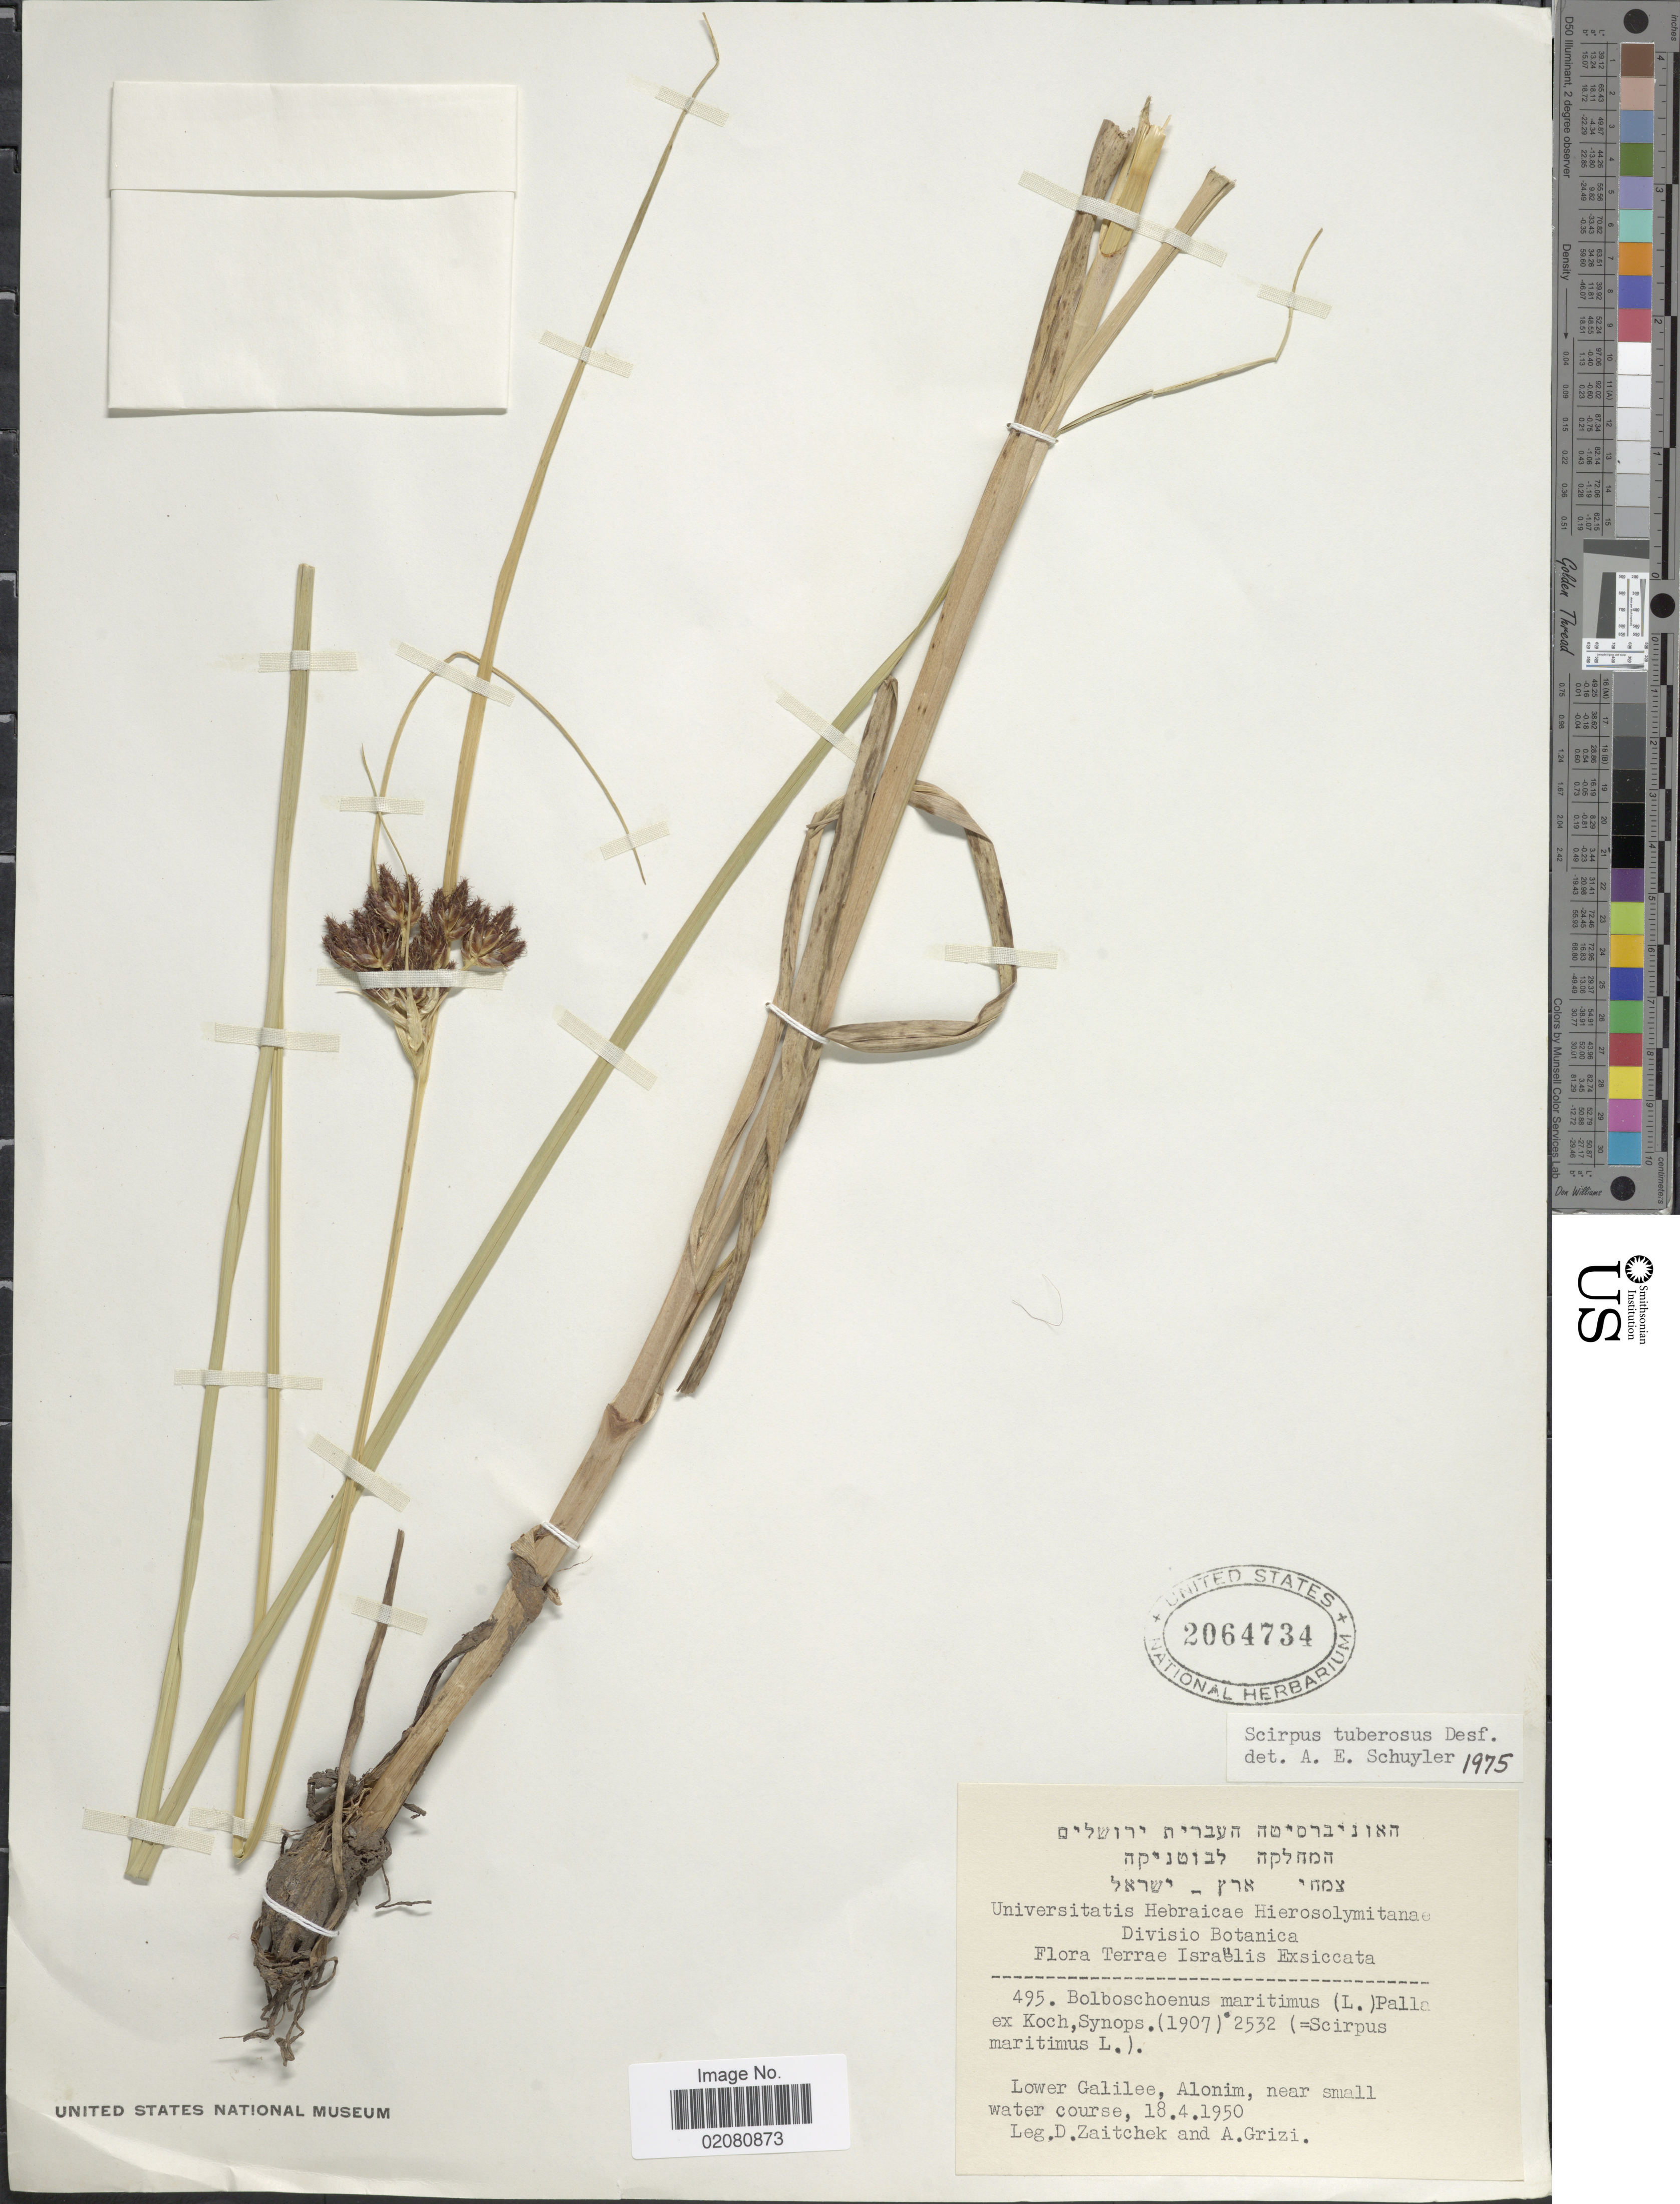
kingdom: Plantae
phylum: Tracheophyta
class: Liliopsida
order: Poales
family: Cyperaceae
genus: Bolboschoenus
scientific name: Bolboschoenus glaucus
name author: (Lam.) S.G. Sm.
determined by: Strong, Mark T., (BOT), Smithsonian Institution - National Museum of Natural History (UNITED STATES)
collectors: D. Zaitchek & A. Grizi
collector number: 495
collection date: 1950-04-18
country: Israel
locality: Terrae Israëlis. Lower Galilee, Alonim, near small water course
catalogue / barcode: US 2064734